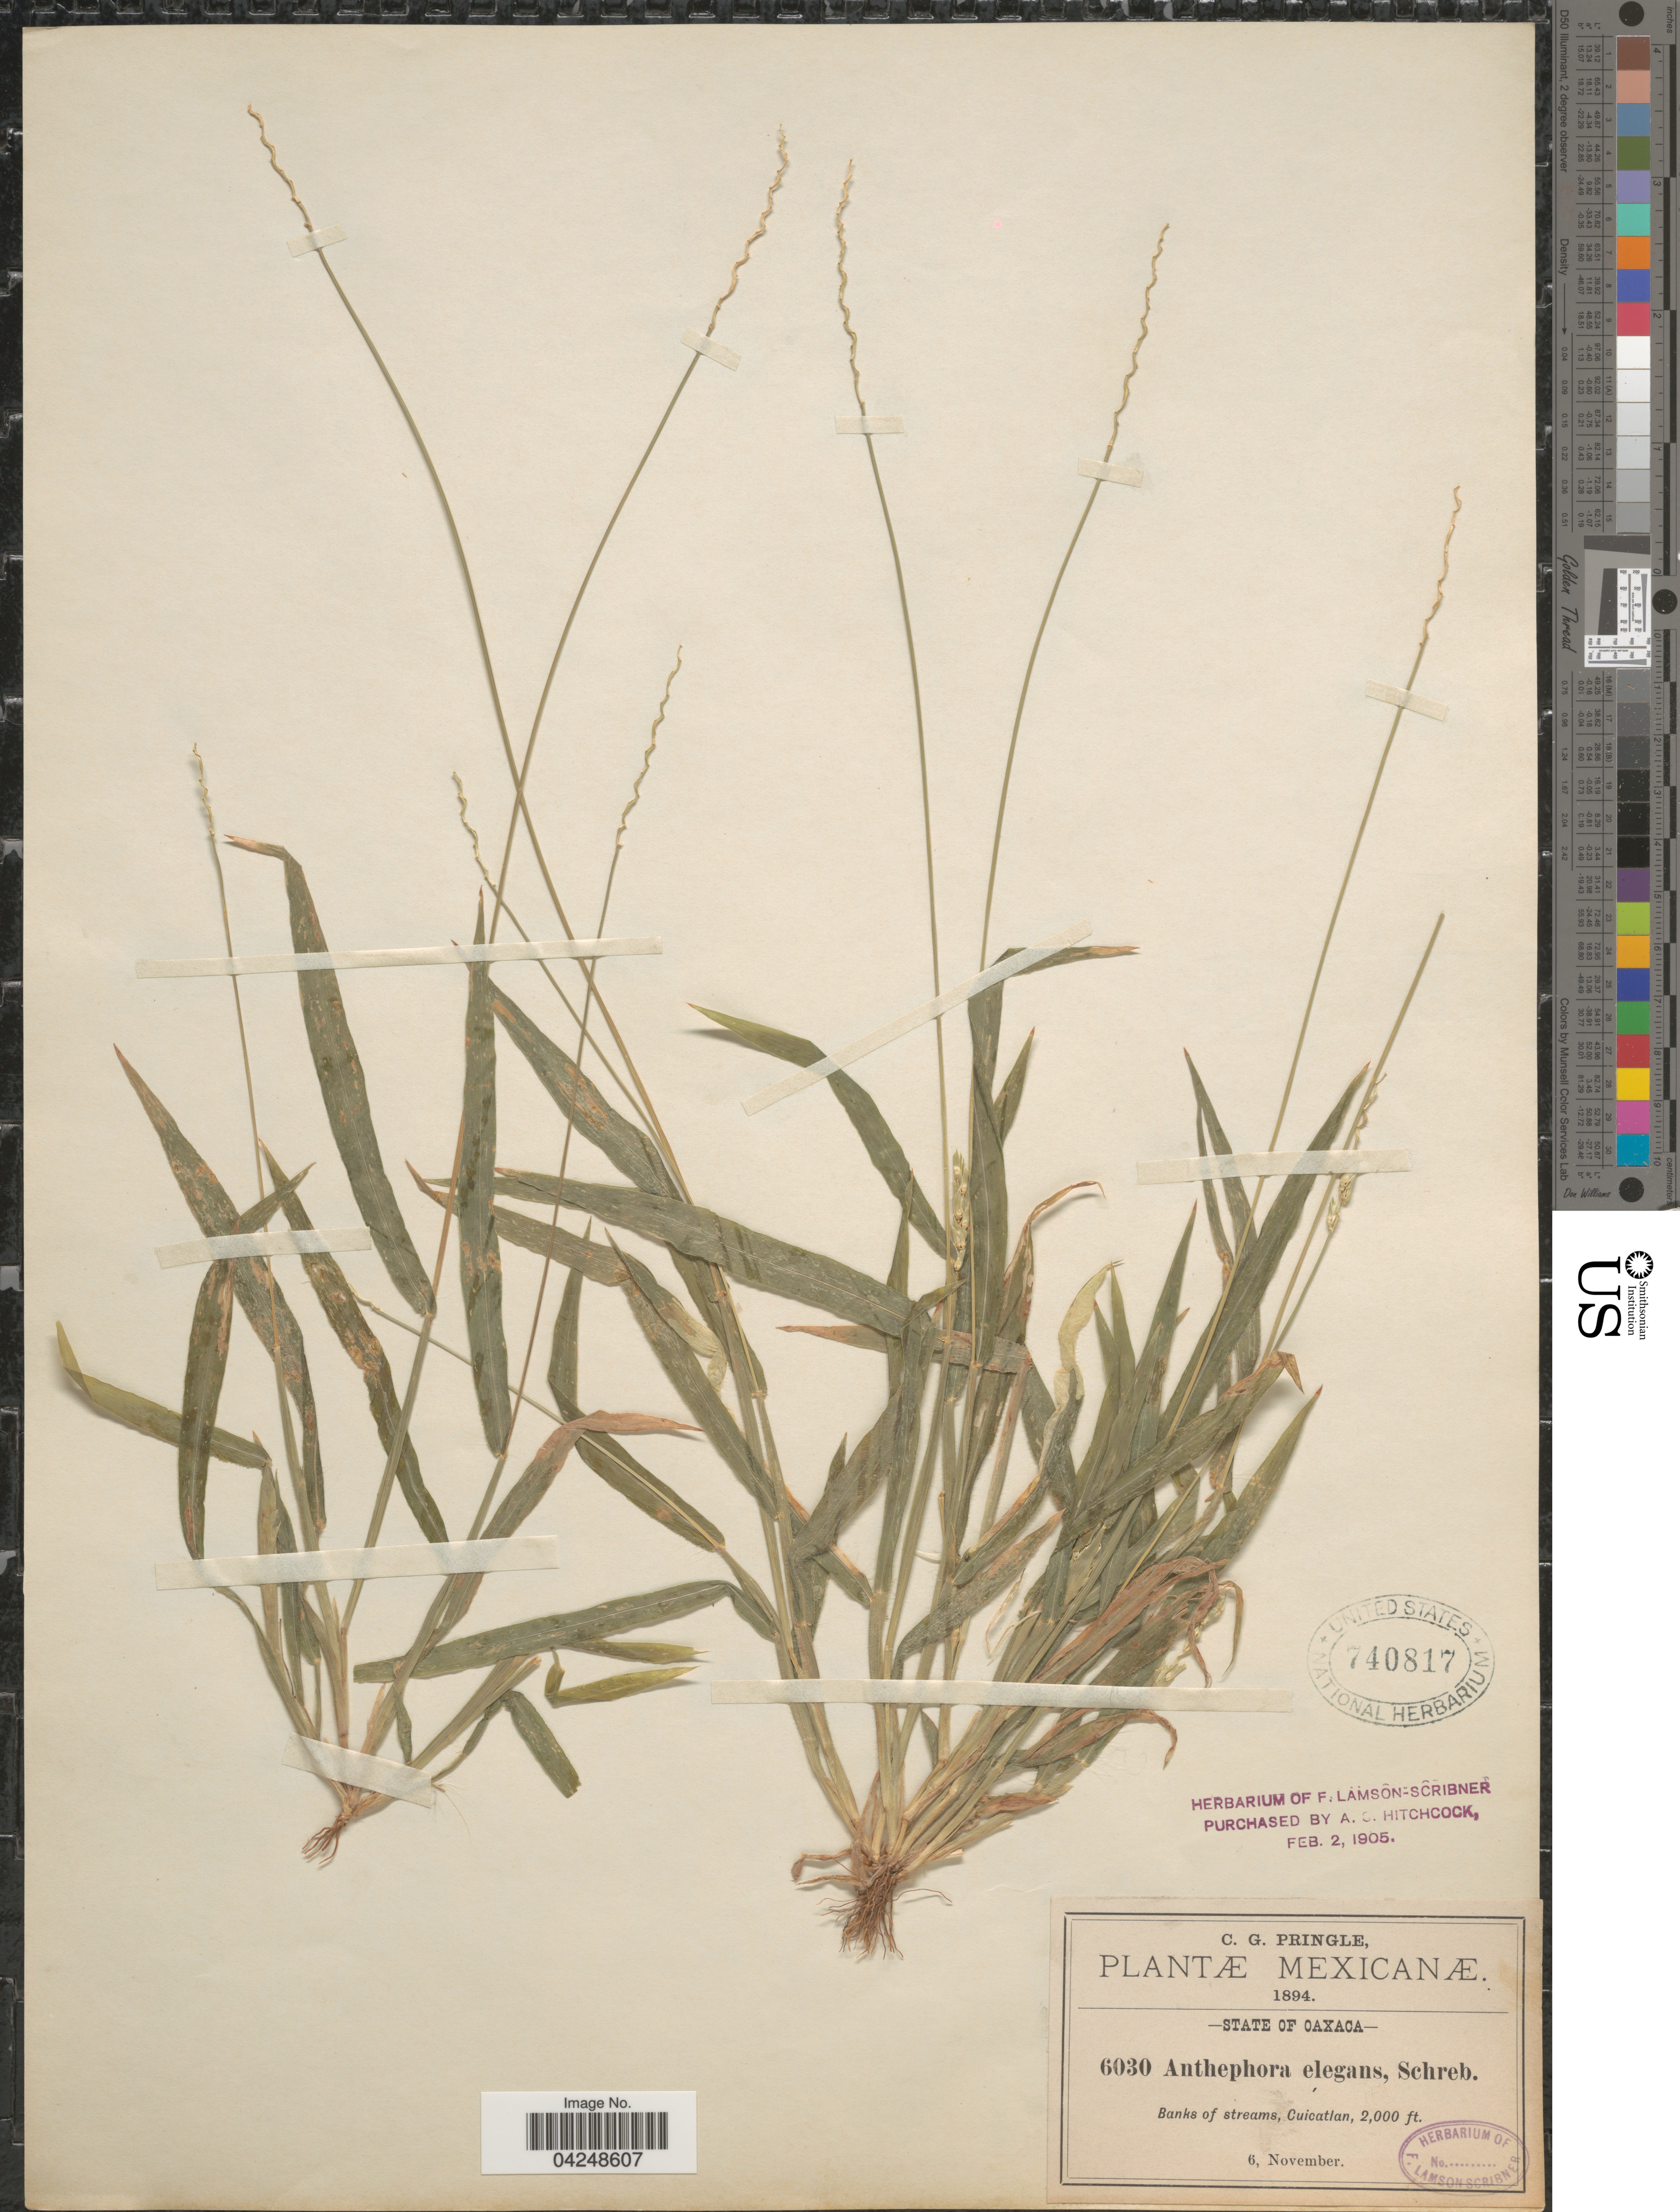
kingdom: Plantae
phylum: Tracheophyta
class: Liliopsida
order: Poales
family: Poaceae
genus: Anthephora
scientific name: Anthephora hermaphrodita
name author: (L.) Kuntze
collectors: C. G. Pringle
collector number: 6030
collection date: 1894-11-06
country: Mexico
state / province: Oaxaca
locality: Banks of streams, Cuicatlan.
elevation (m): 610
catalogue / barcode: US 740817